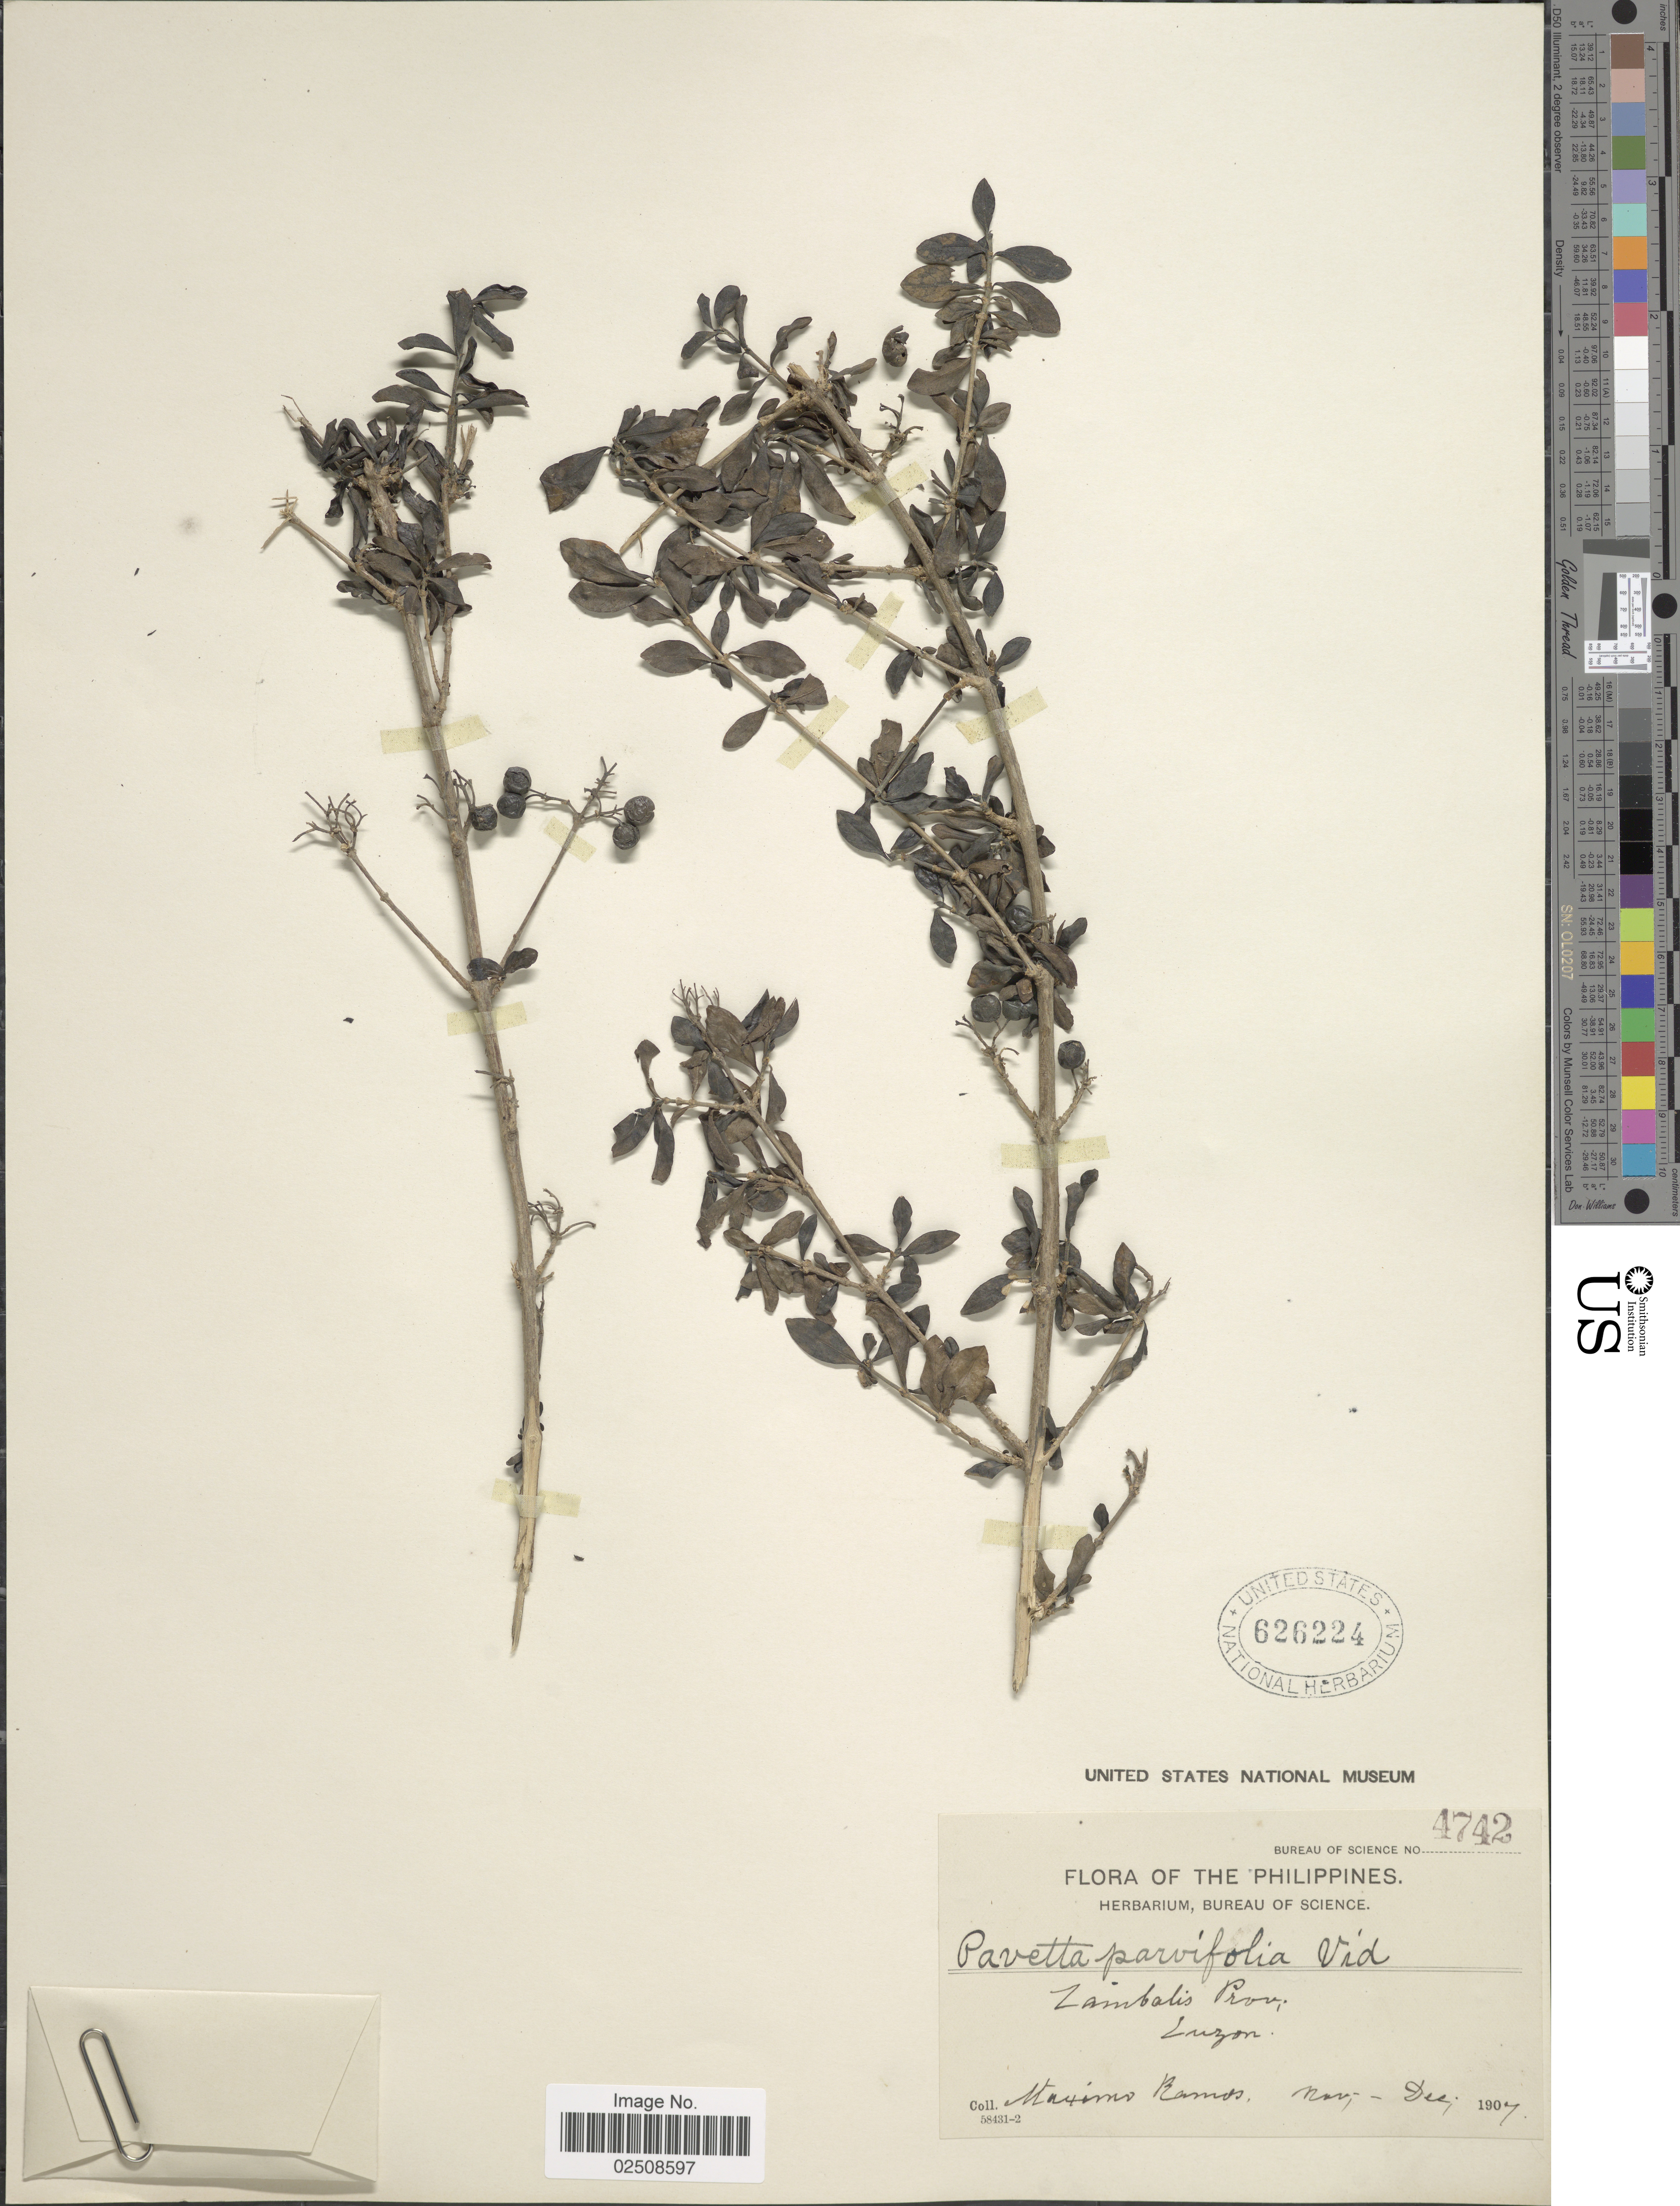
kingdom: Plantae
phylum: Tracheophyta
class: Magnoliopsida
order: Gentianales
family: Rubiaceae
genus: Pavetta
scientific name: Pavetta parvifolia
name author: Vidal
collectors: M. Ramos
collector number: Bureau of Science 4742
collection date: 1907-11/1907-12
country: Philippines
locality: Zambalis Prov., Luzon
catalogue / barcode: US 626224